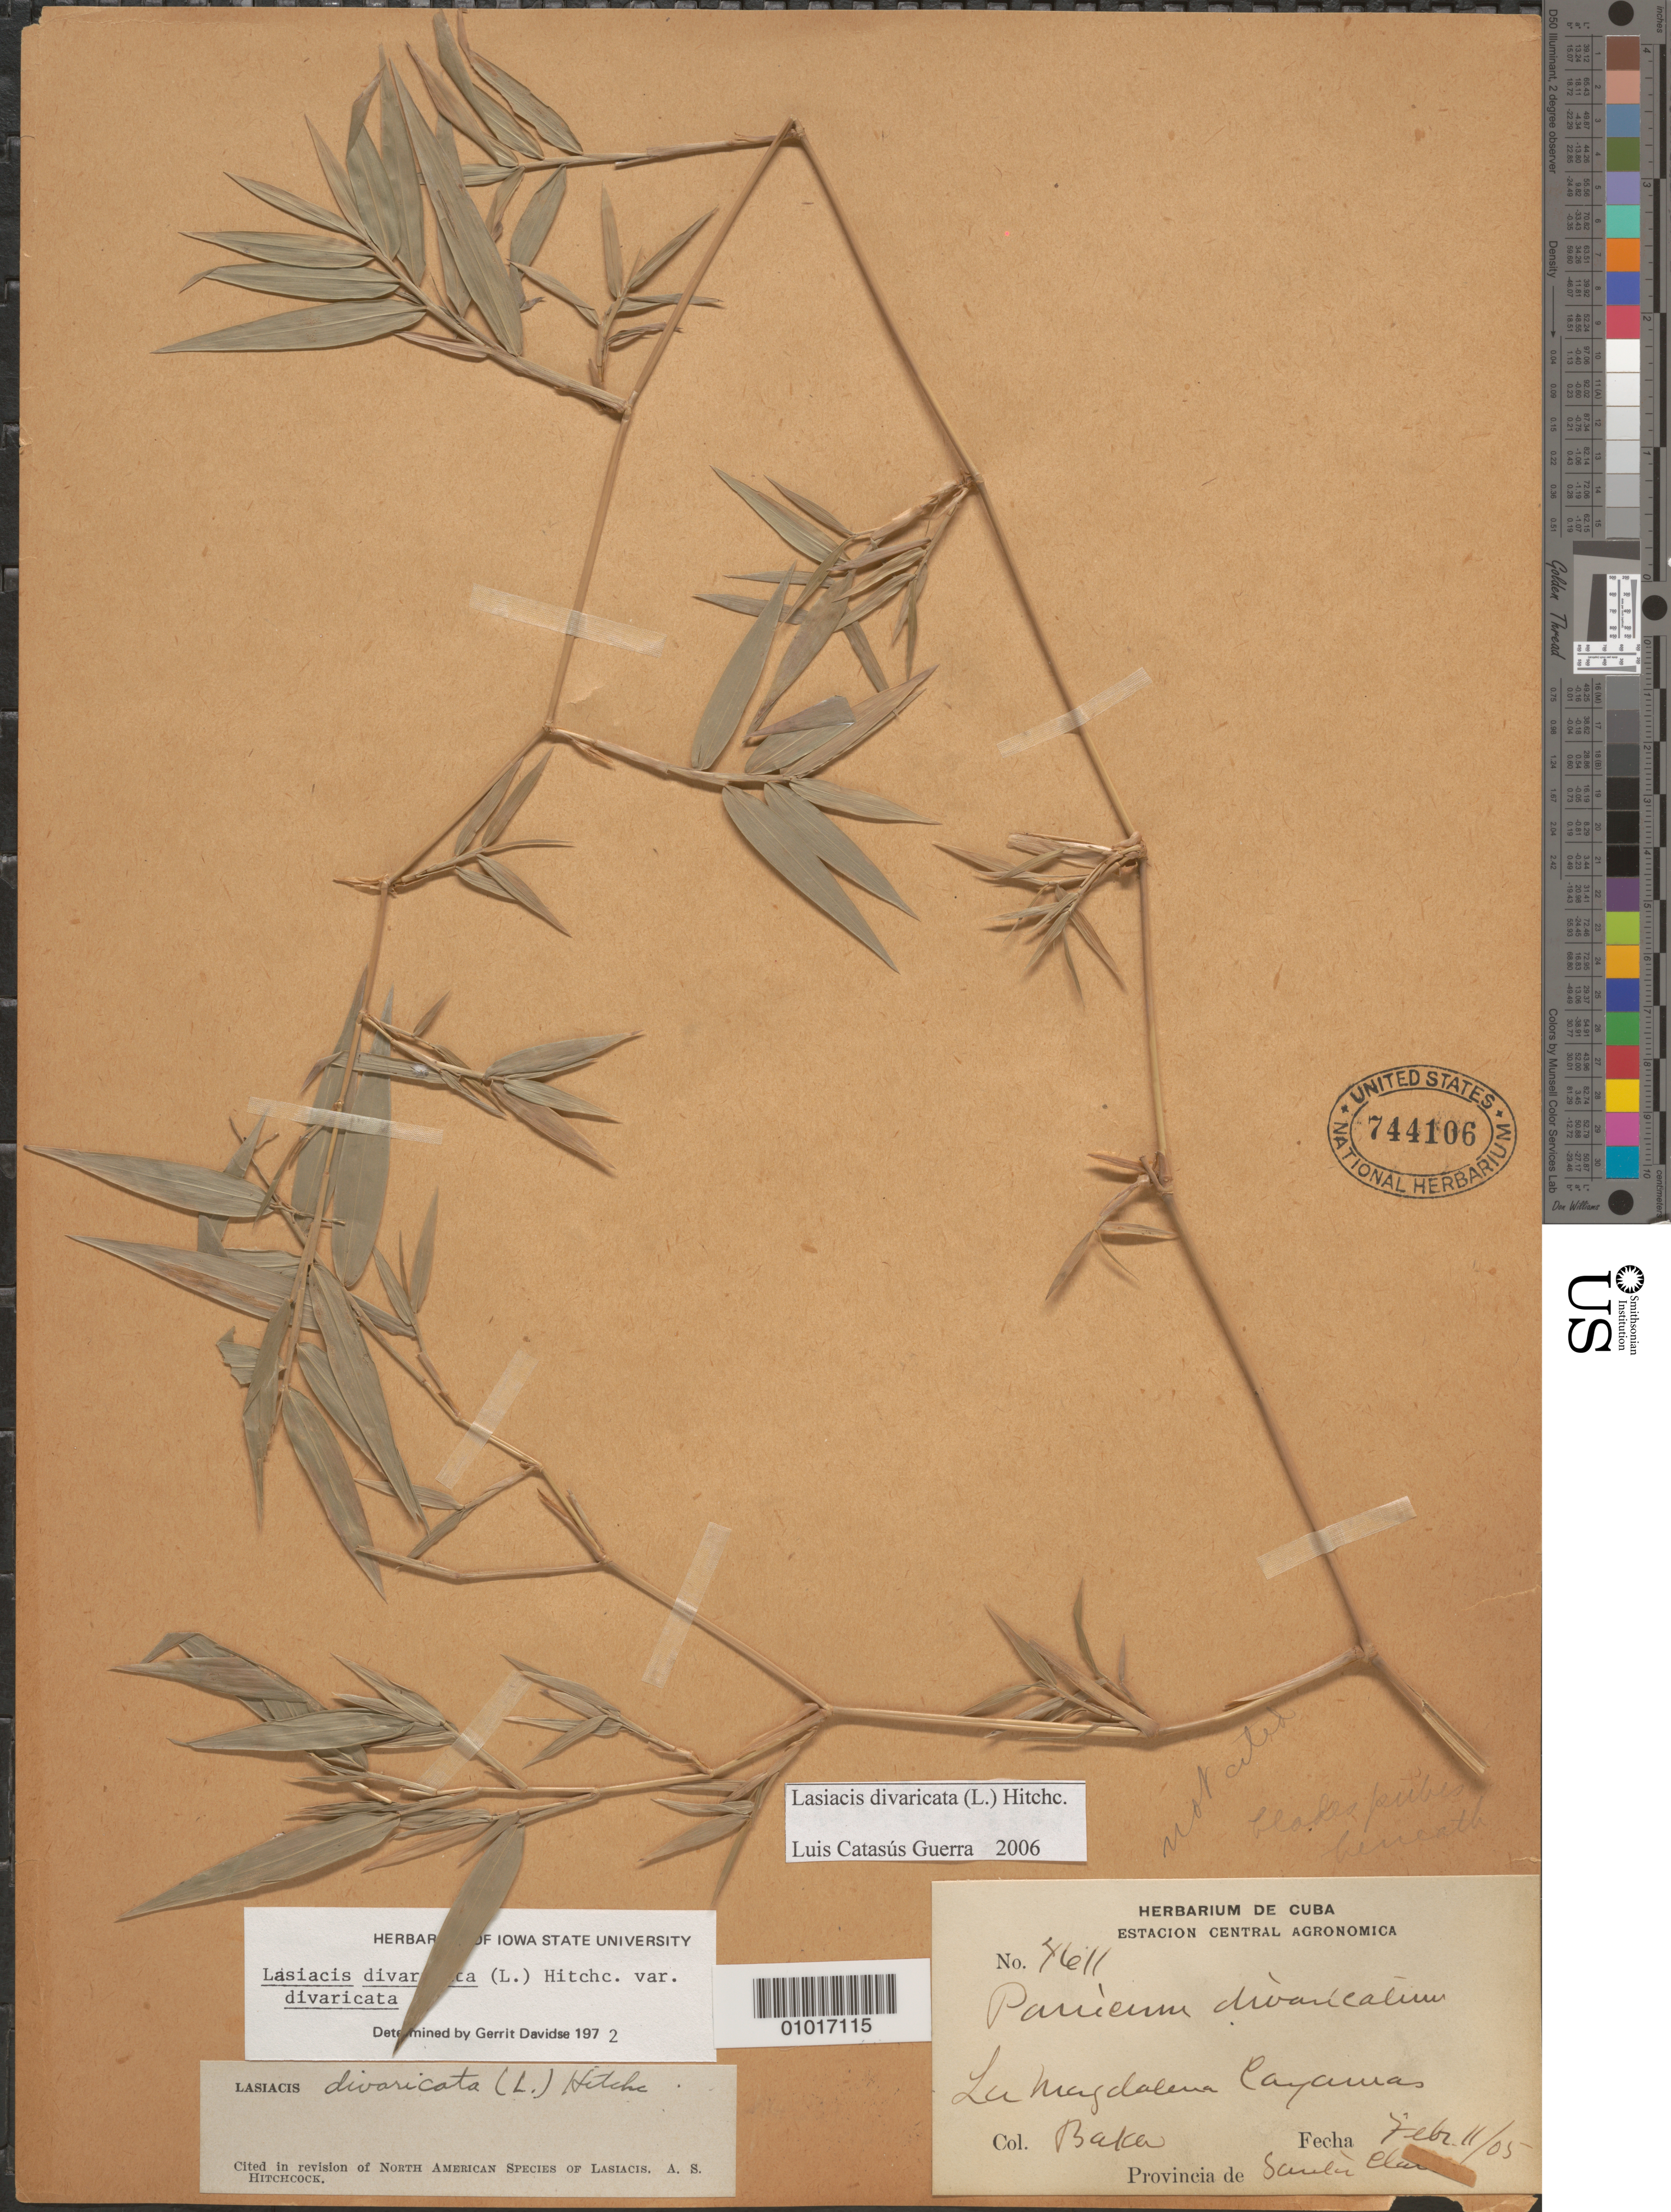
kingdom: Plantae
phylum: Tracheophyta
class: Liliopsida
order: Poales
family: Poaceae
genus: Lasiacis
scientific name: Lasiacis divaricata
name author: (L.) Hitchc.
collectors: J. Balcazar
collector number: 4611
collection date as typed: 11 Feb 1905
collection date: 1905-02-11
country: Cuba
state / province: Villa Clara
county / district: Santa Clara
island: Cuba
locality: Lu Maydalena Cayamas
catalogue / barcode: US 744106